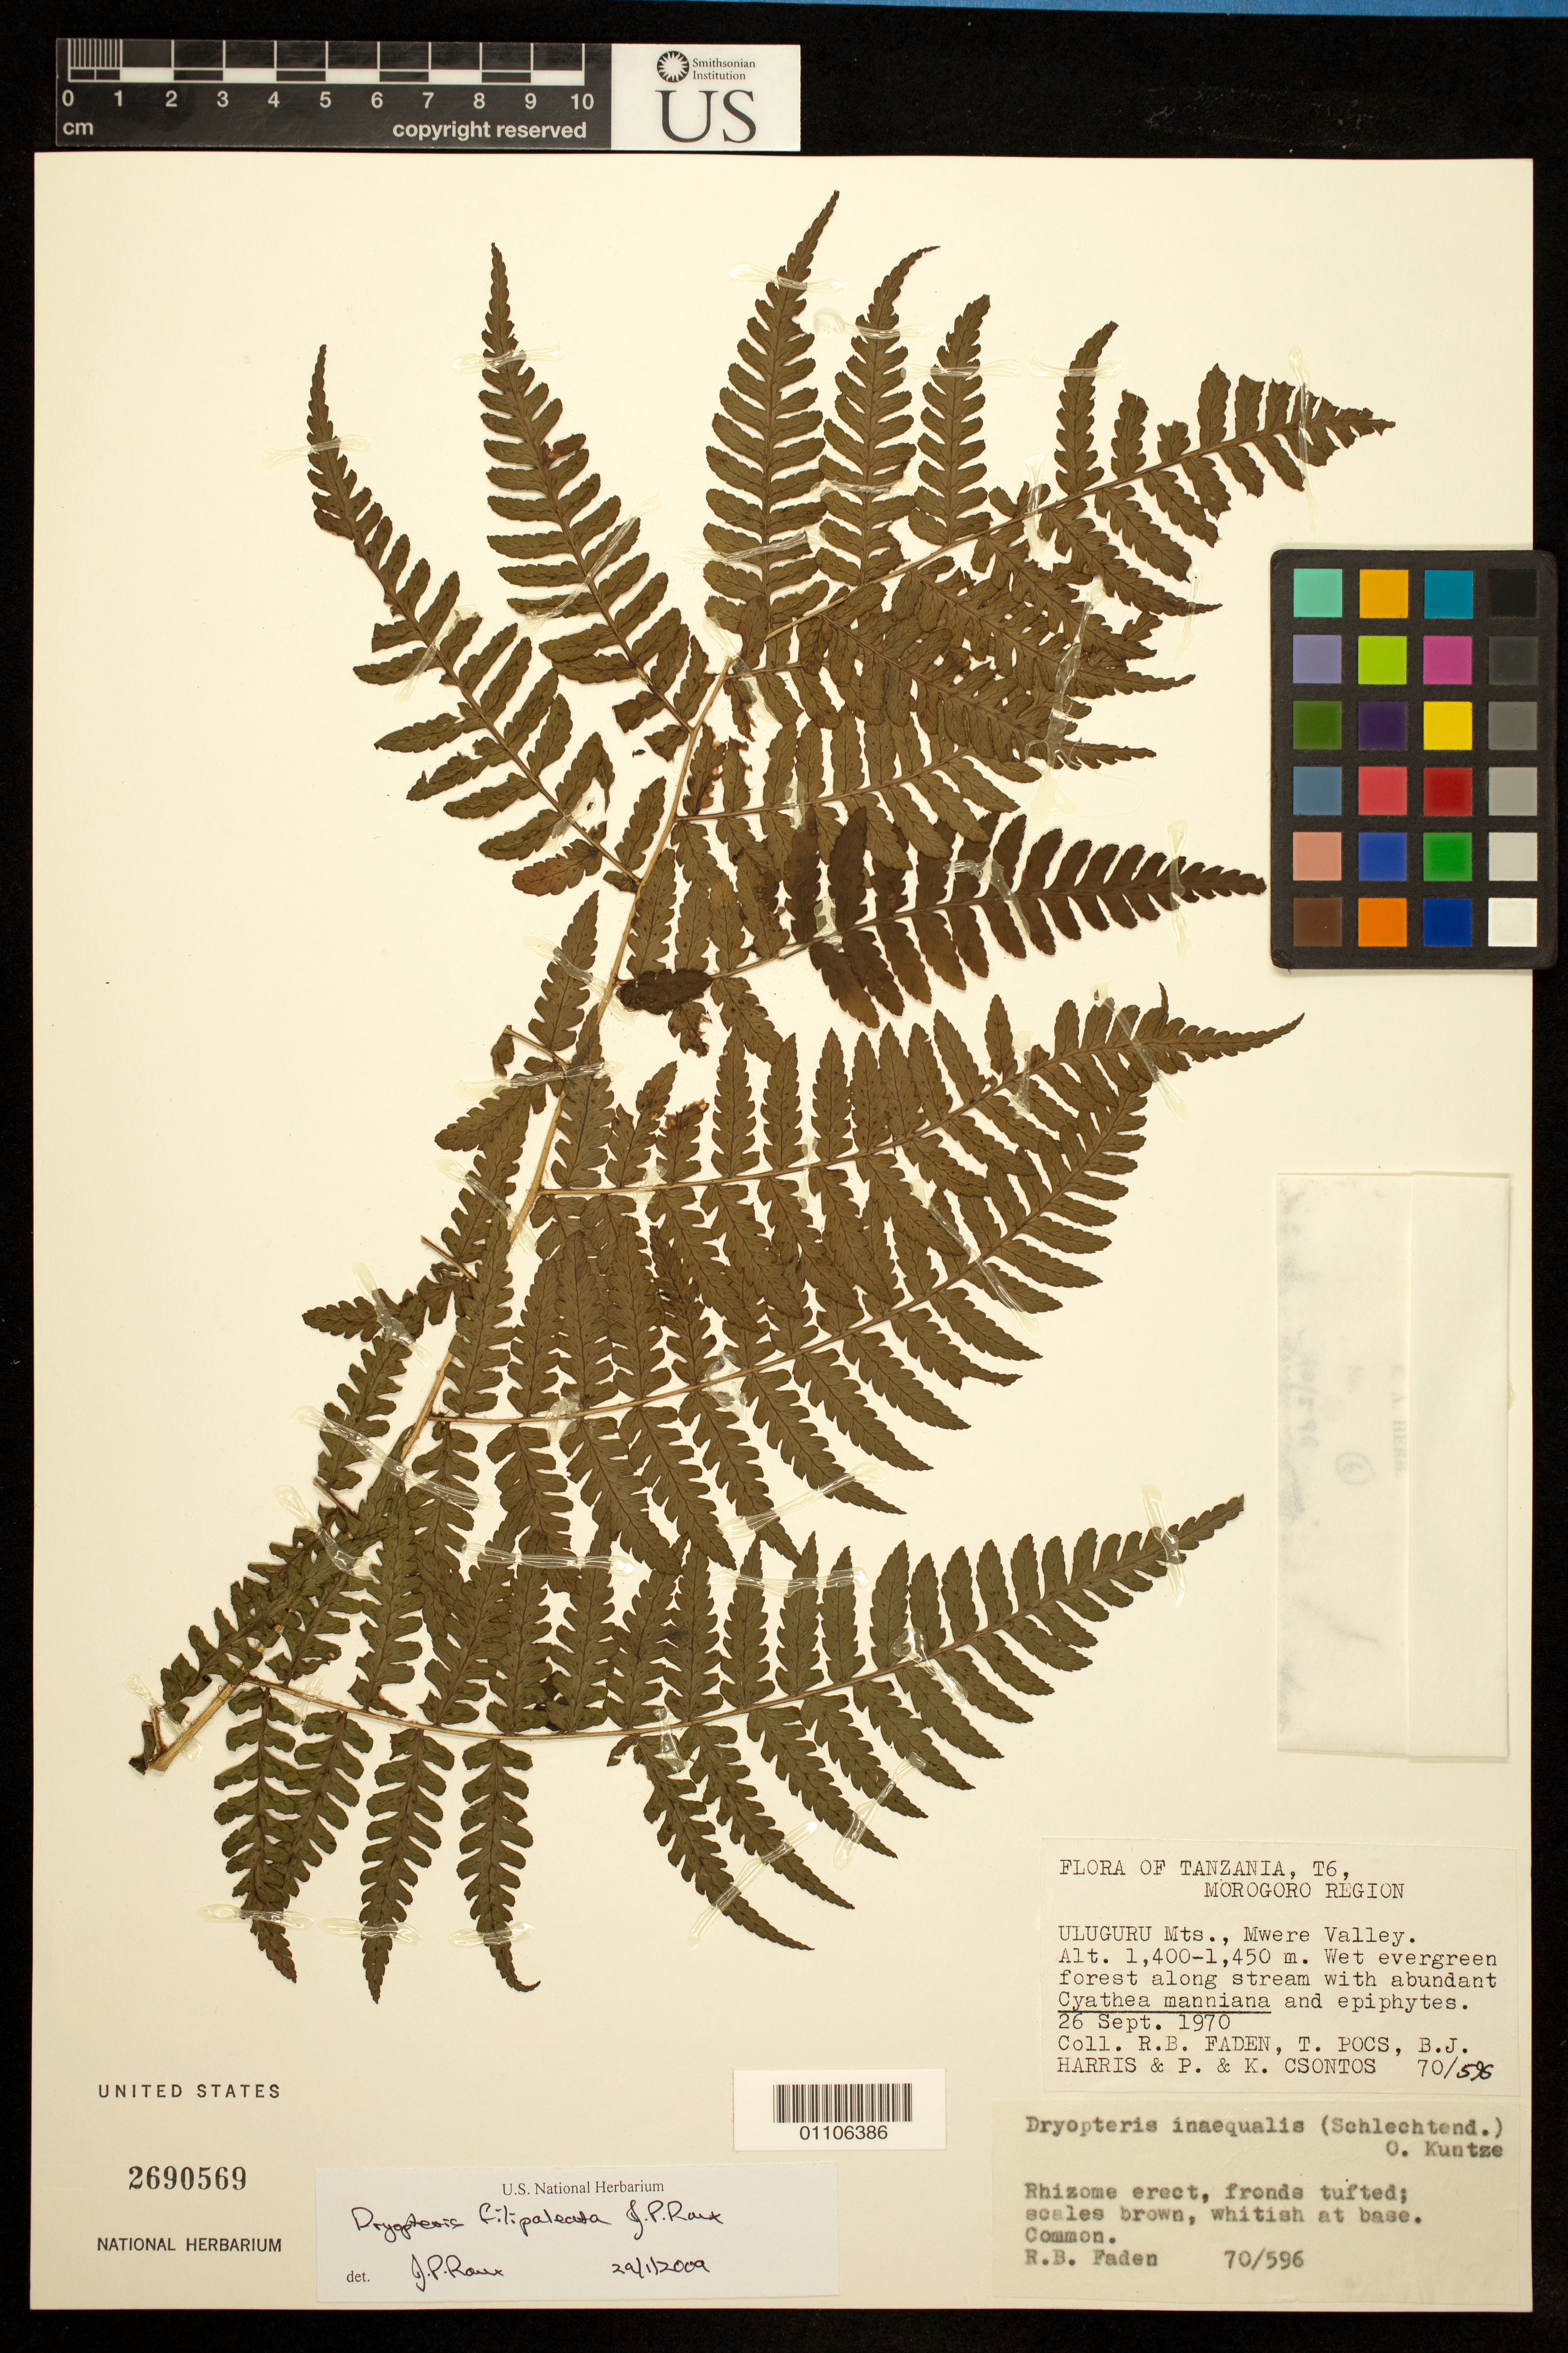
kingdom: Plantae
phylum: Tracheophyta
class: Polypodiopsida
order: Polypodiales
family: Dryopteridaceae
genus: Dryopteris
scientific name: Dryopteris filipaleata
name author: J.P. Roux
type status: Isotype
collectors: R. B. Faden, T. Pocs, B. J. Harris & K. Csontos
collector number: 70/596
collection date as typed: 26 Sep 1970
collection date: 1970-09-26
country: Tanzania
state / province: Morogoro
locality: Morogoro Region. Uluguru Mts., Mwere Valley.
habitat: Wet evergreen forest along stream with abundant Cyathea manniana and epiphytes.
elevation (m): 1400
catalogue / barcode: US 2690569